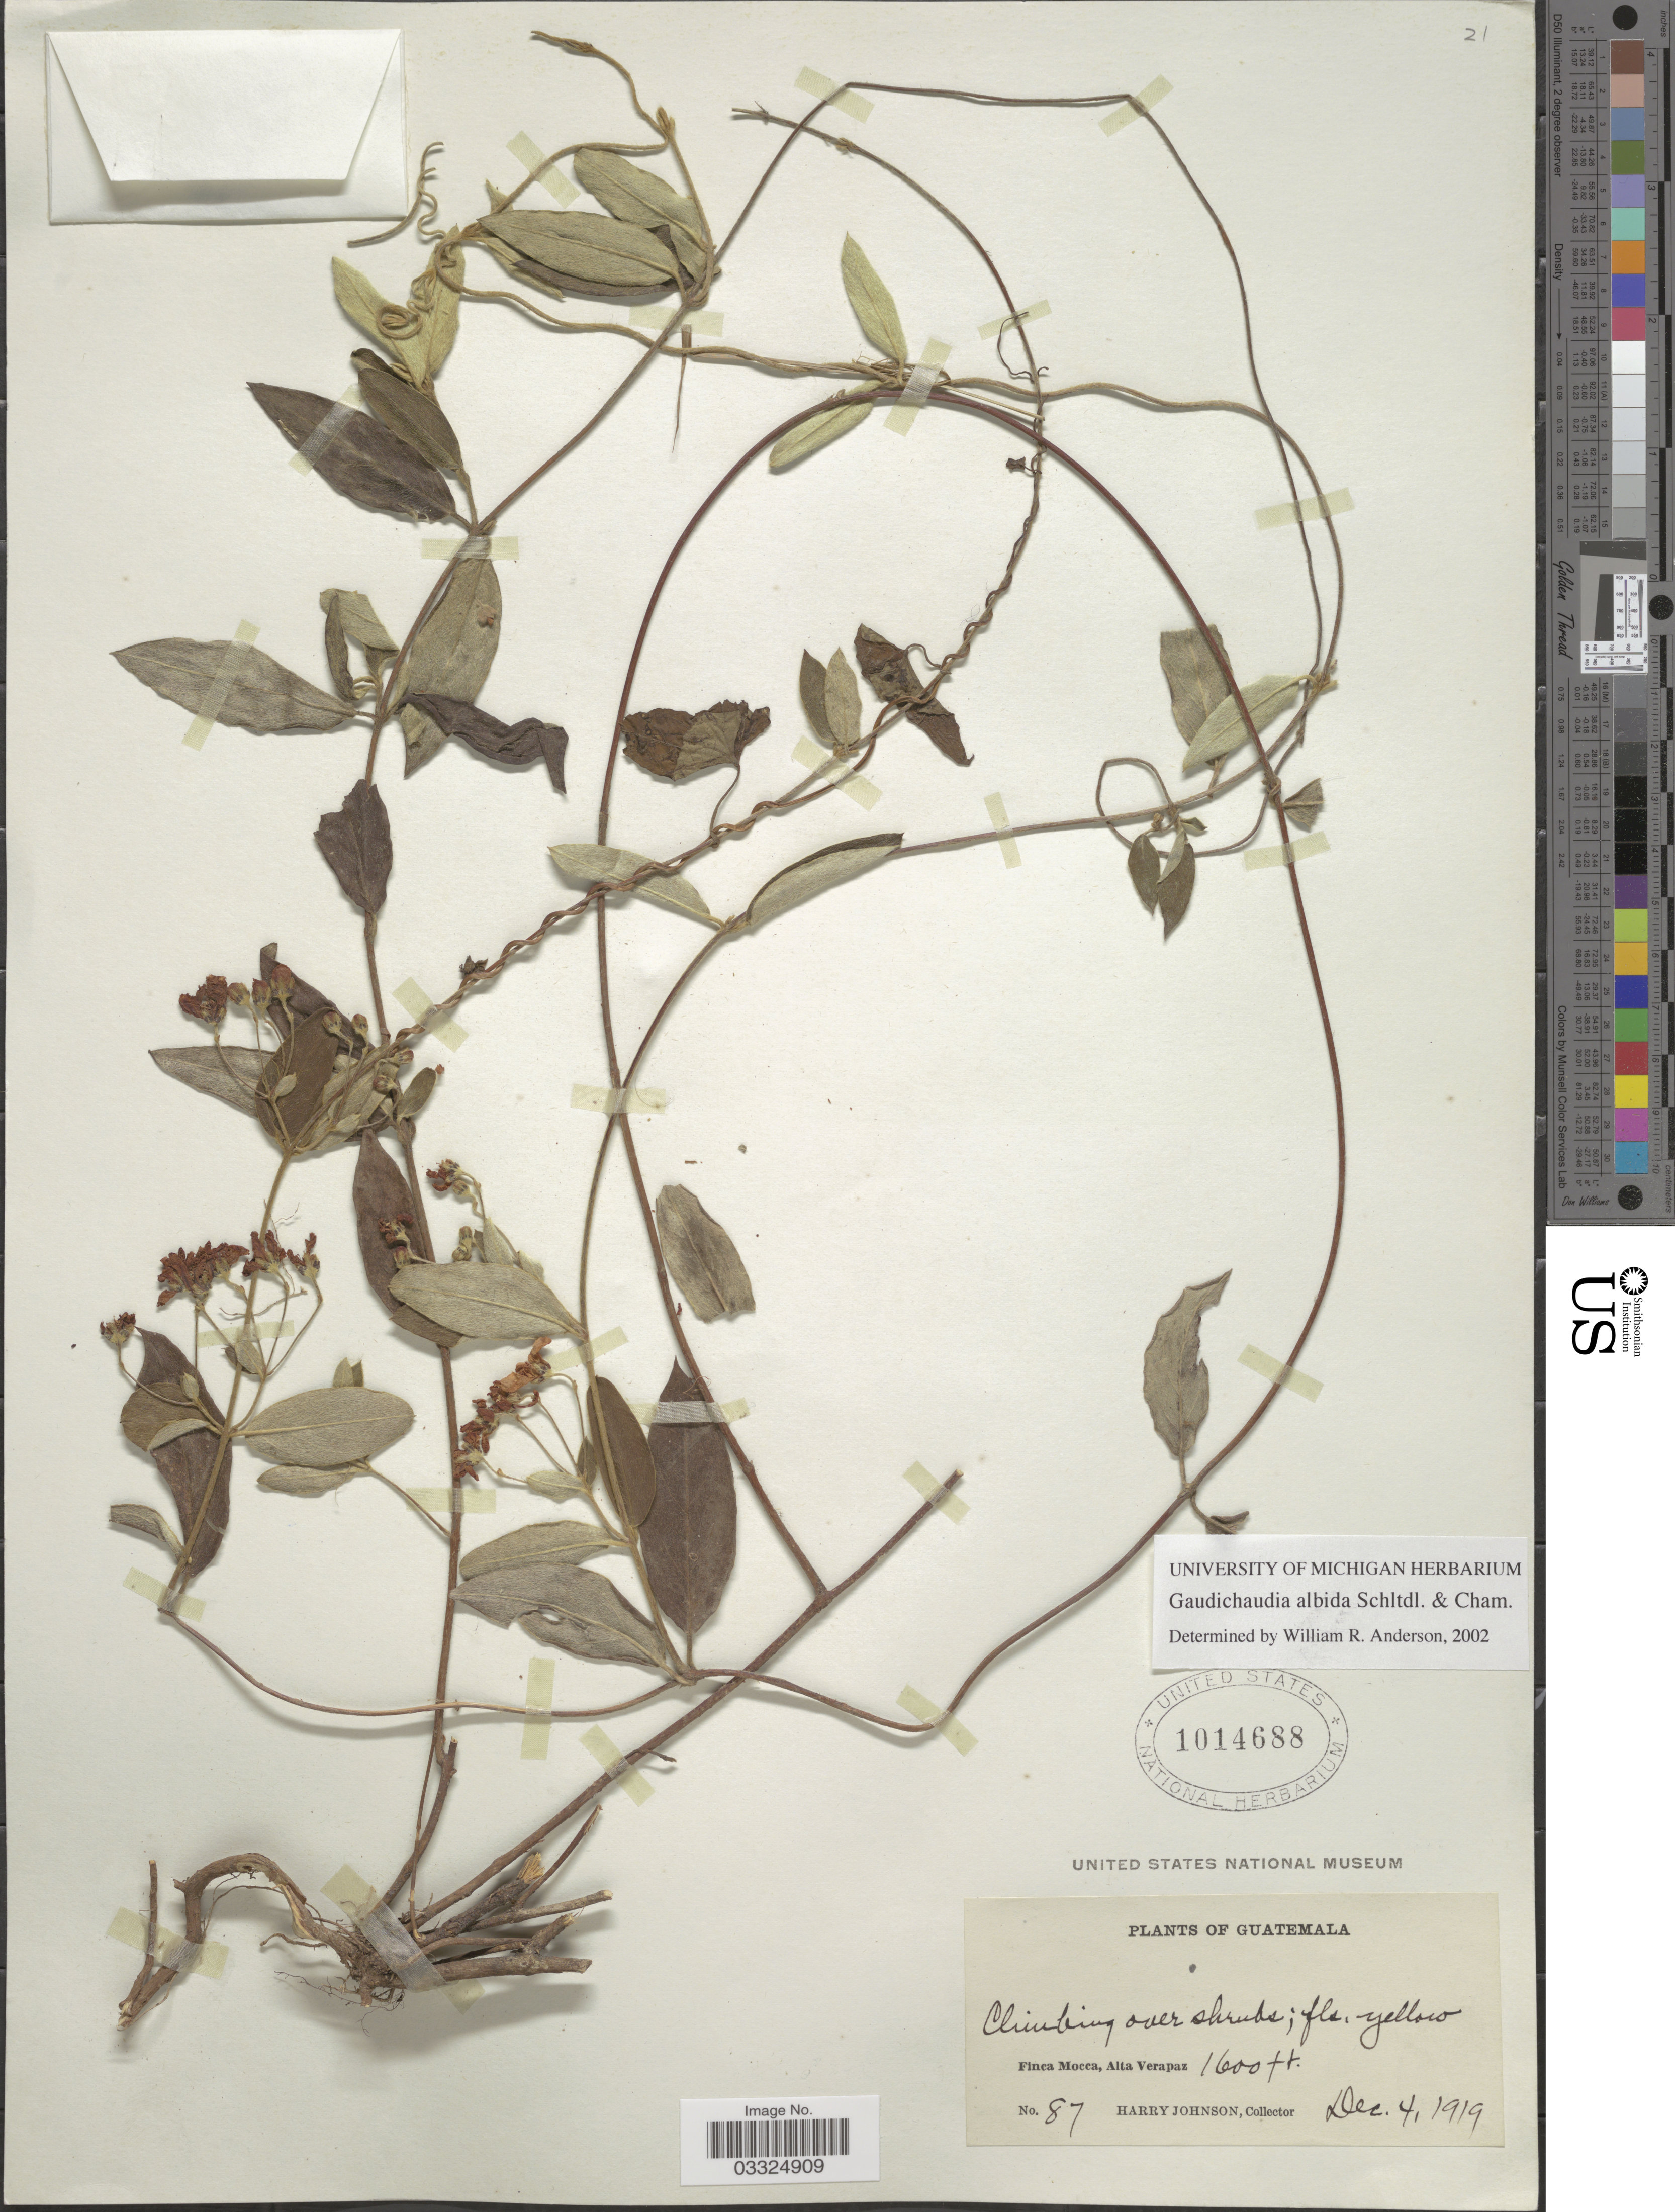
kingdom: Plantae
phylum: Tracheophyta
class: Magnoliopsida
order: Malpighiales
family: Malpighiaceae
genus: Gaudichaudia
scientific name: Gaudichaudia albida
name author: Schltdl. & Cham.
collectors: H. Johnson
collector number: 87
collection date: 1919-12-04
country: Guatemala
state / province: Alta Verapaz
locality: Finca Mocca.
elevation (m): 488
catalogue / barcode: US 1014688